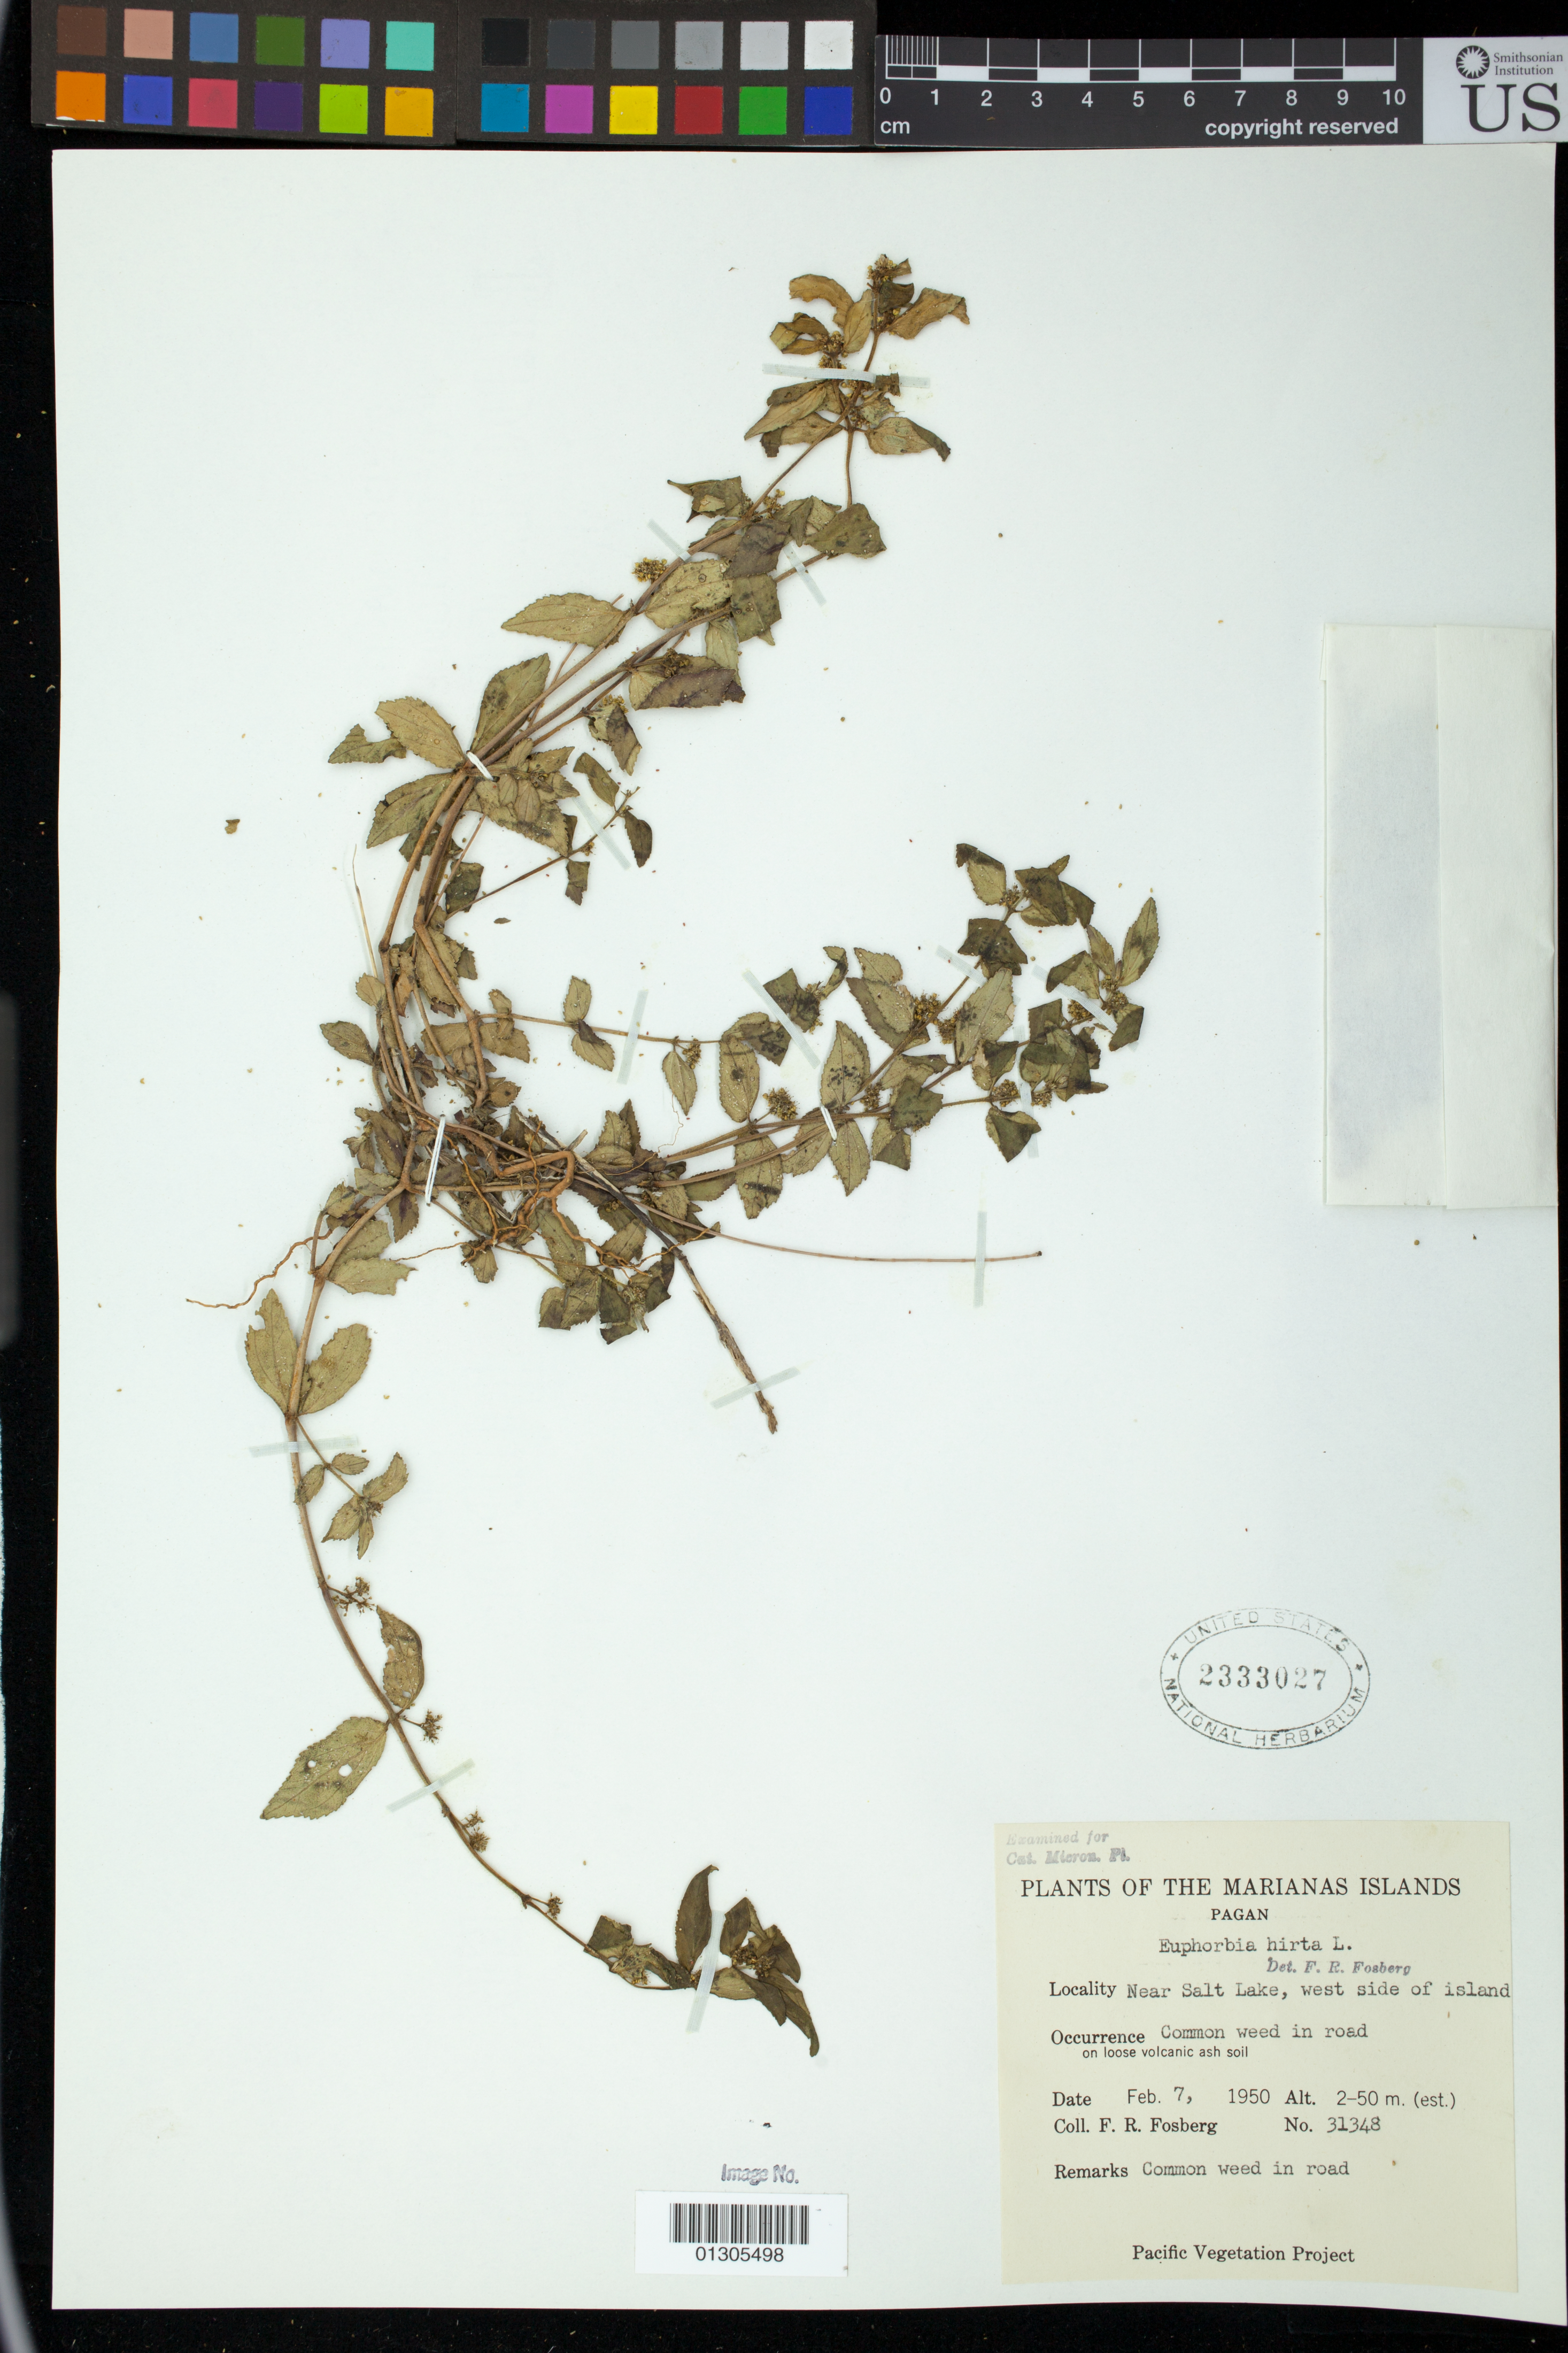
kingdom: Plantae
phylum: Tracheophyta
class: Magnoliopsida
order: Malpighiales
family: Euphorbiaceae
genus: Euphorbia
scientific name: Euphorbia hirta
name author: L.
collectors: F. R. Fosberg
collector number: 31348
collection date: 1950-02-07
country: Northern Mariana Islands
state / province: Northern Islands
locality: Pagan [Island]; Near Salt Lake, west side of island.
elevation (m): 2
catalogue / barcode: US 2333027